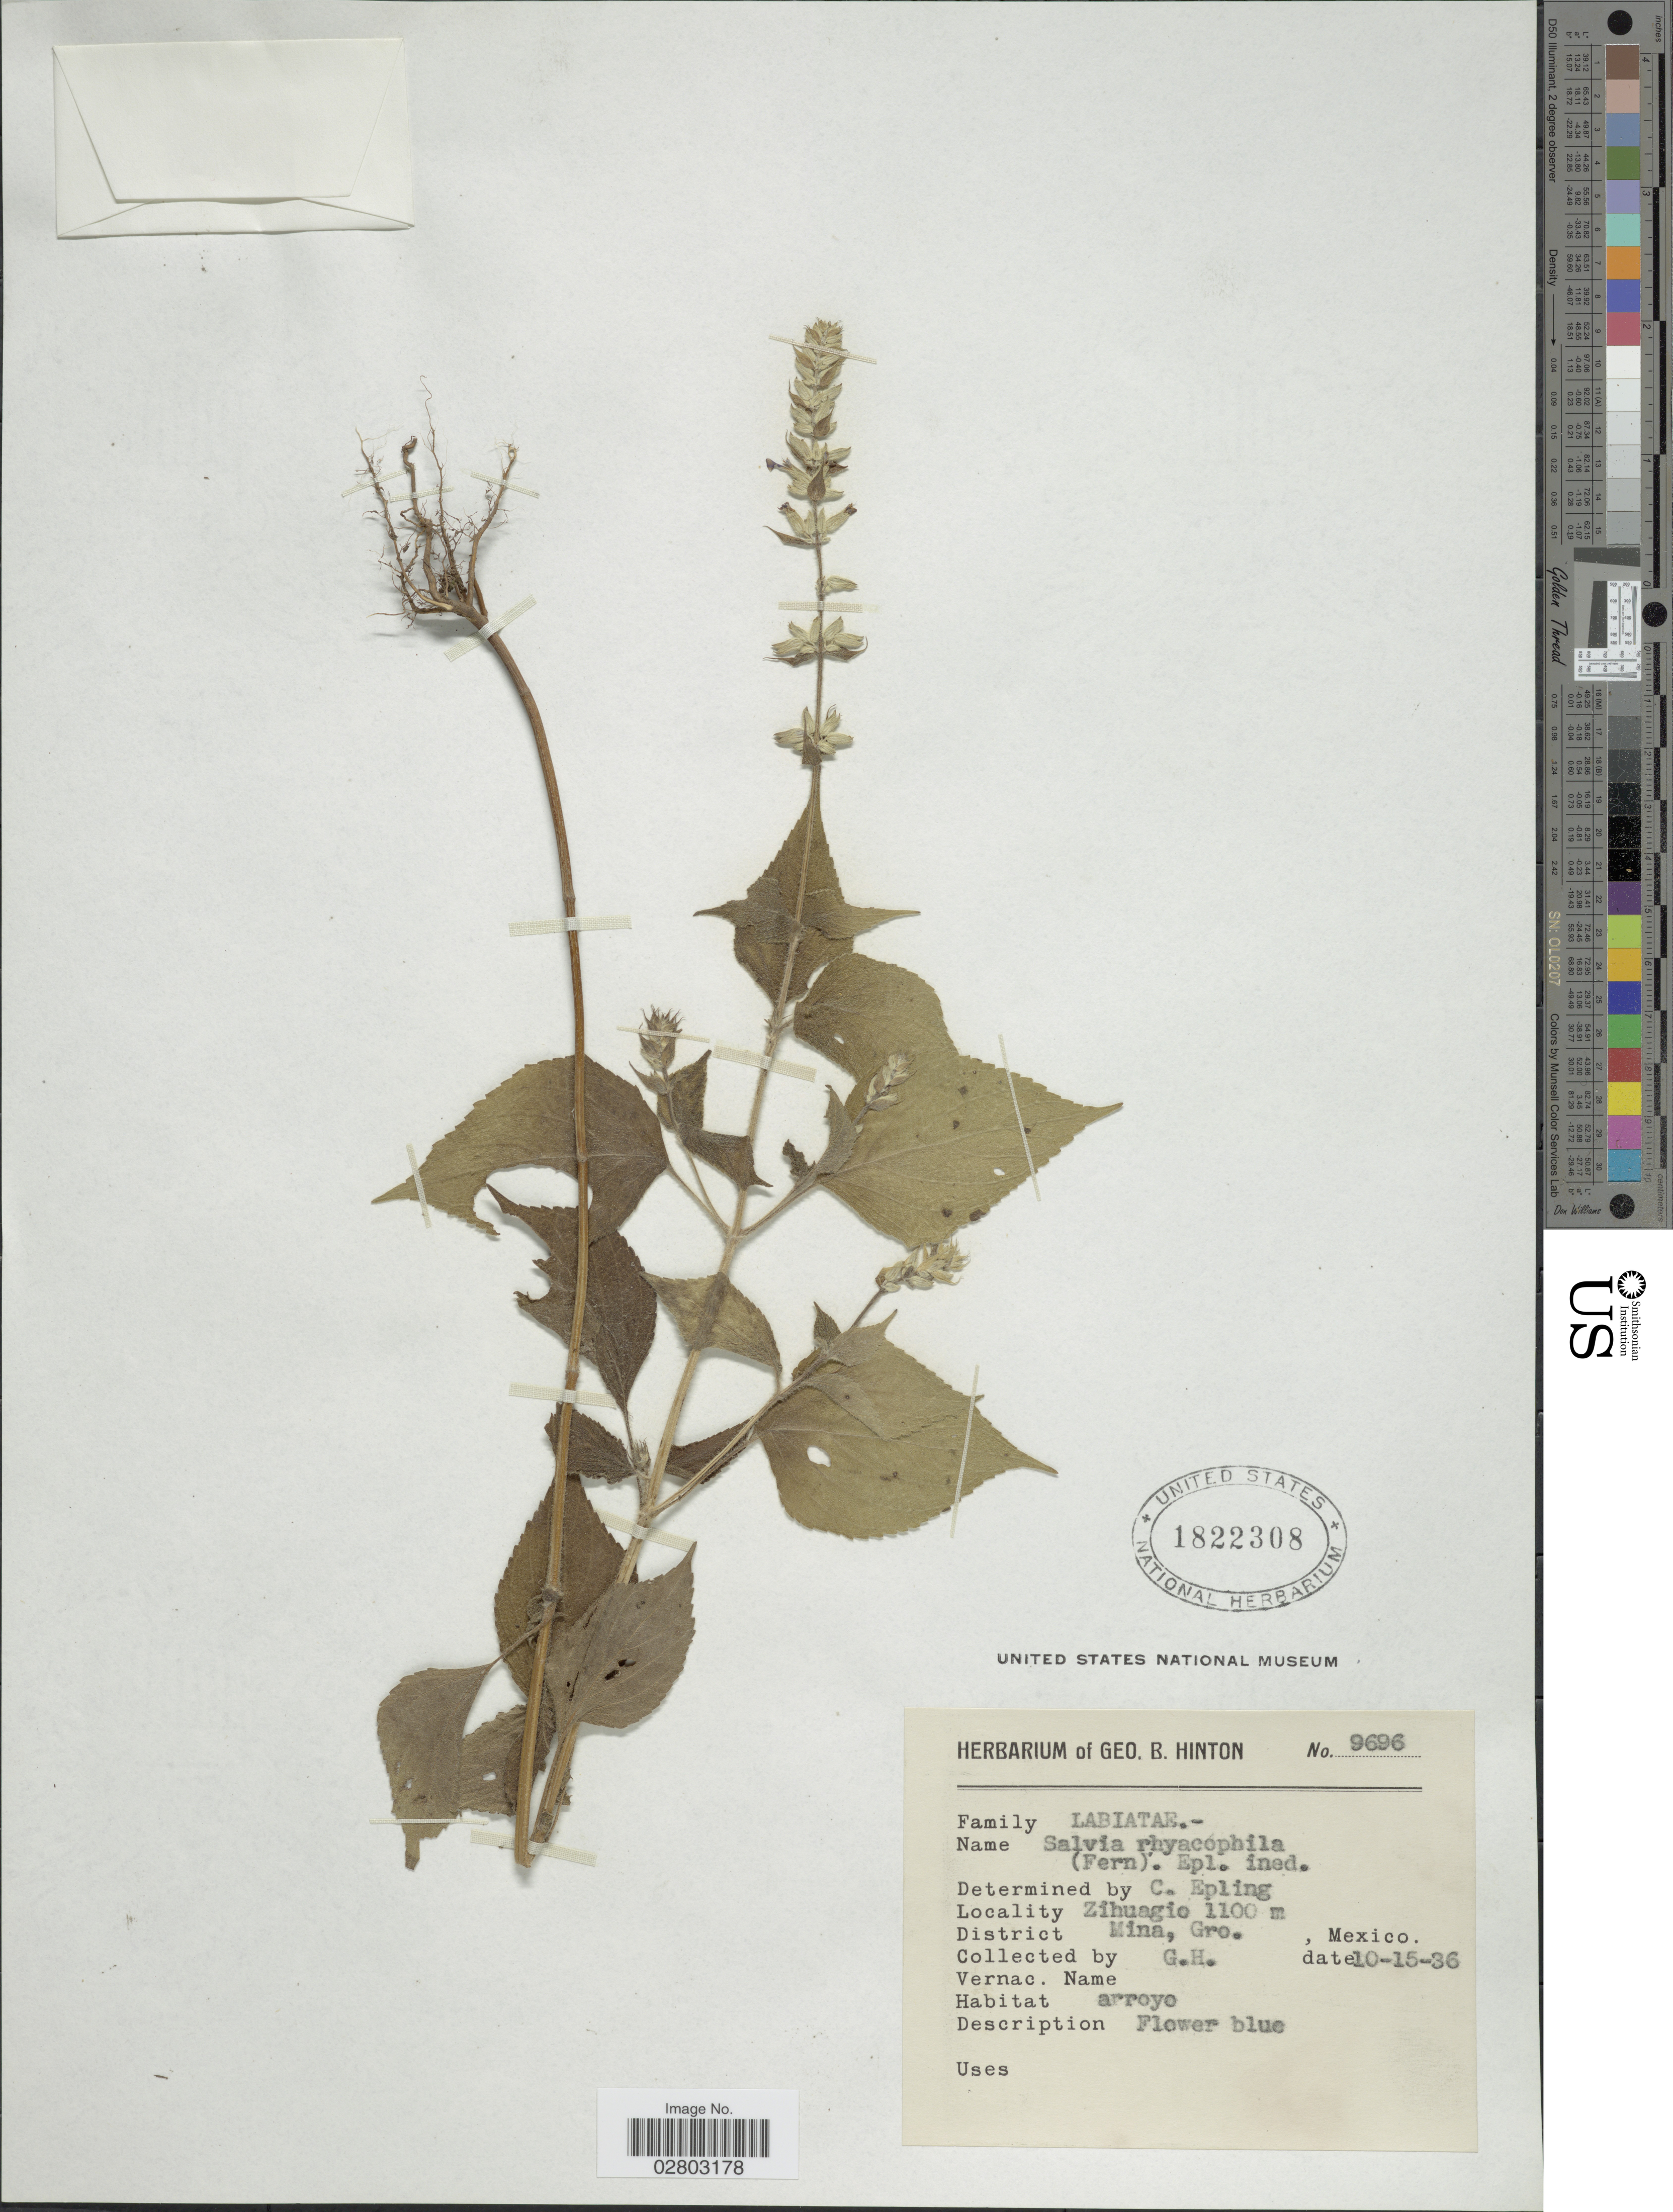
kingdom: Plantae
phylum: Tracheophyta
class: Magnoliopsida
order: Lamiales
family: Lamiaceae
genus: Salvia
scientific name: Salvia rhyacophila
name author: (Fernald) Epling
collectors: G. B. Hinton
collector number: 9696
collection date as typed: Transcribed d/m/y: 15/10/36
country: Mexico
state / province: Guerrero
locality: Zihuago, District Mina.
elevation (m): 1100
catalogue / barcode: US 1822308